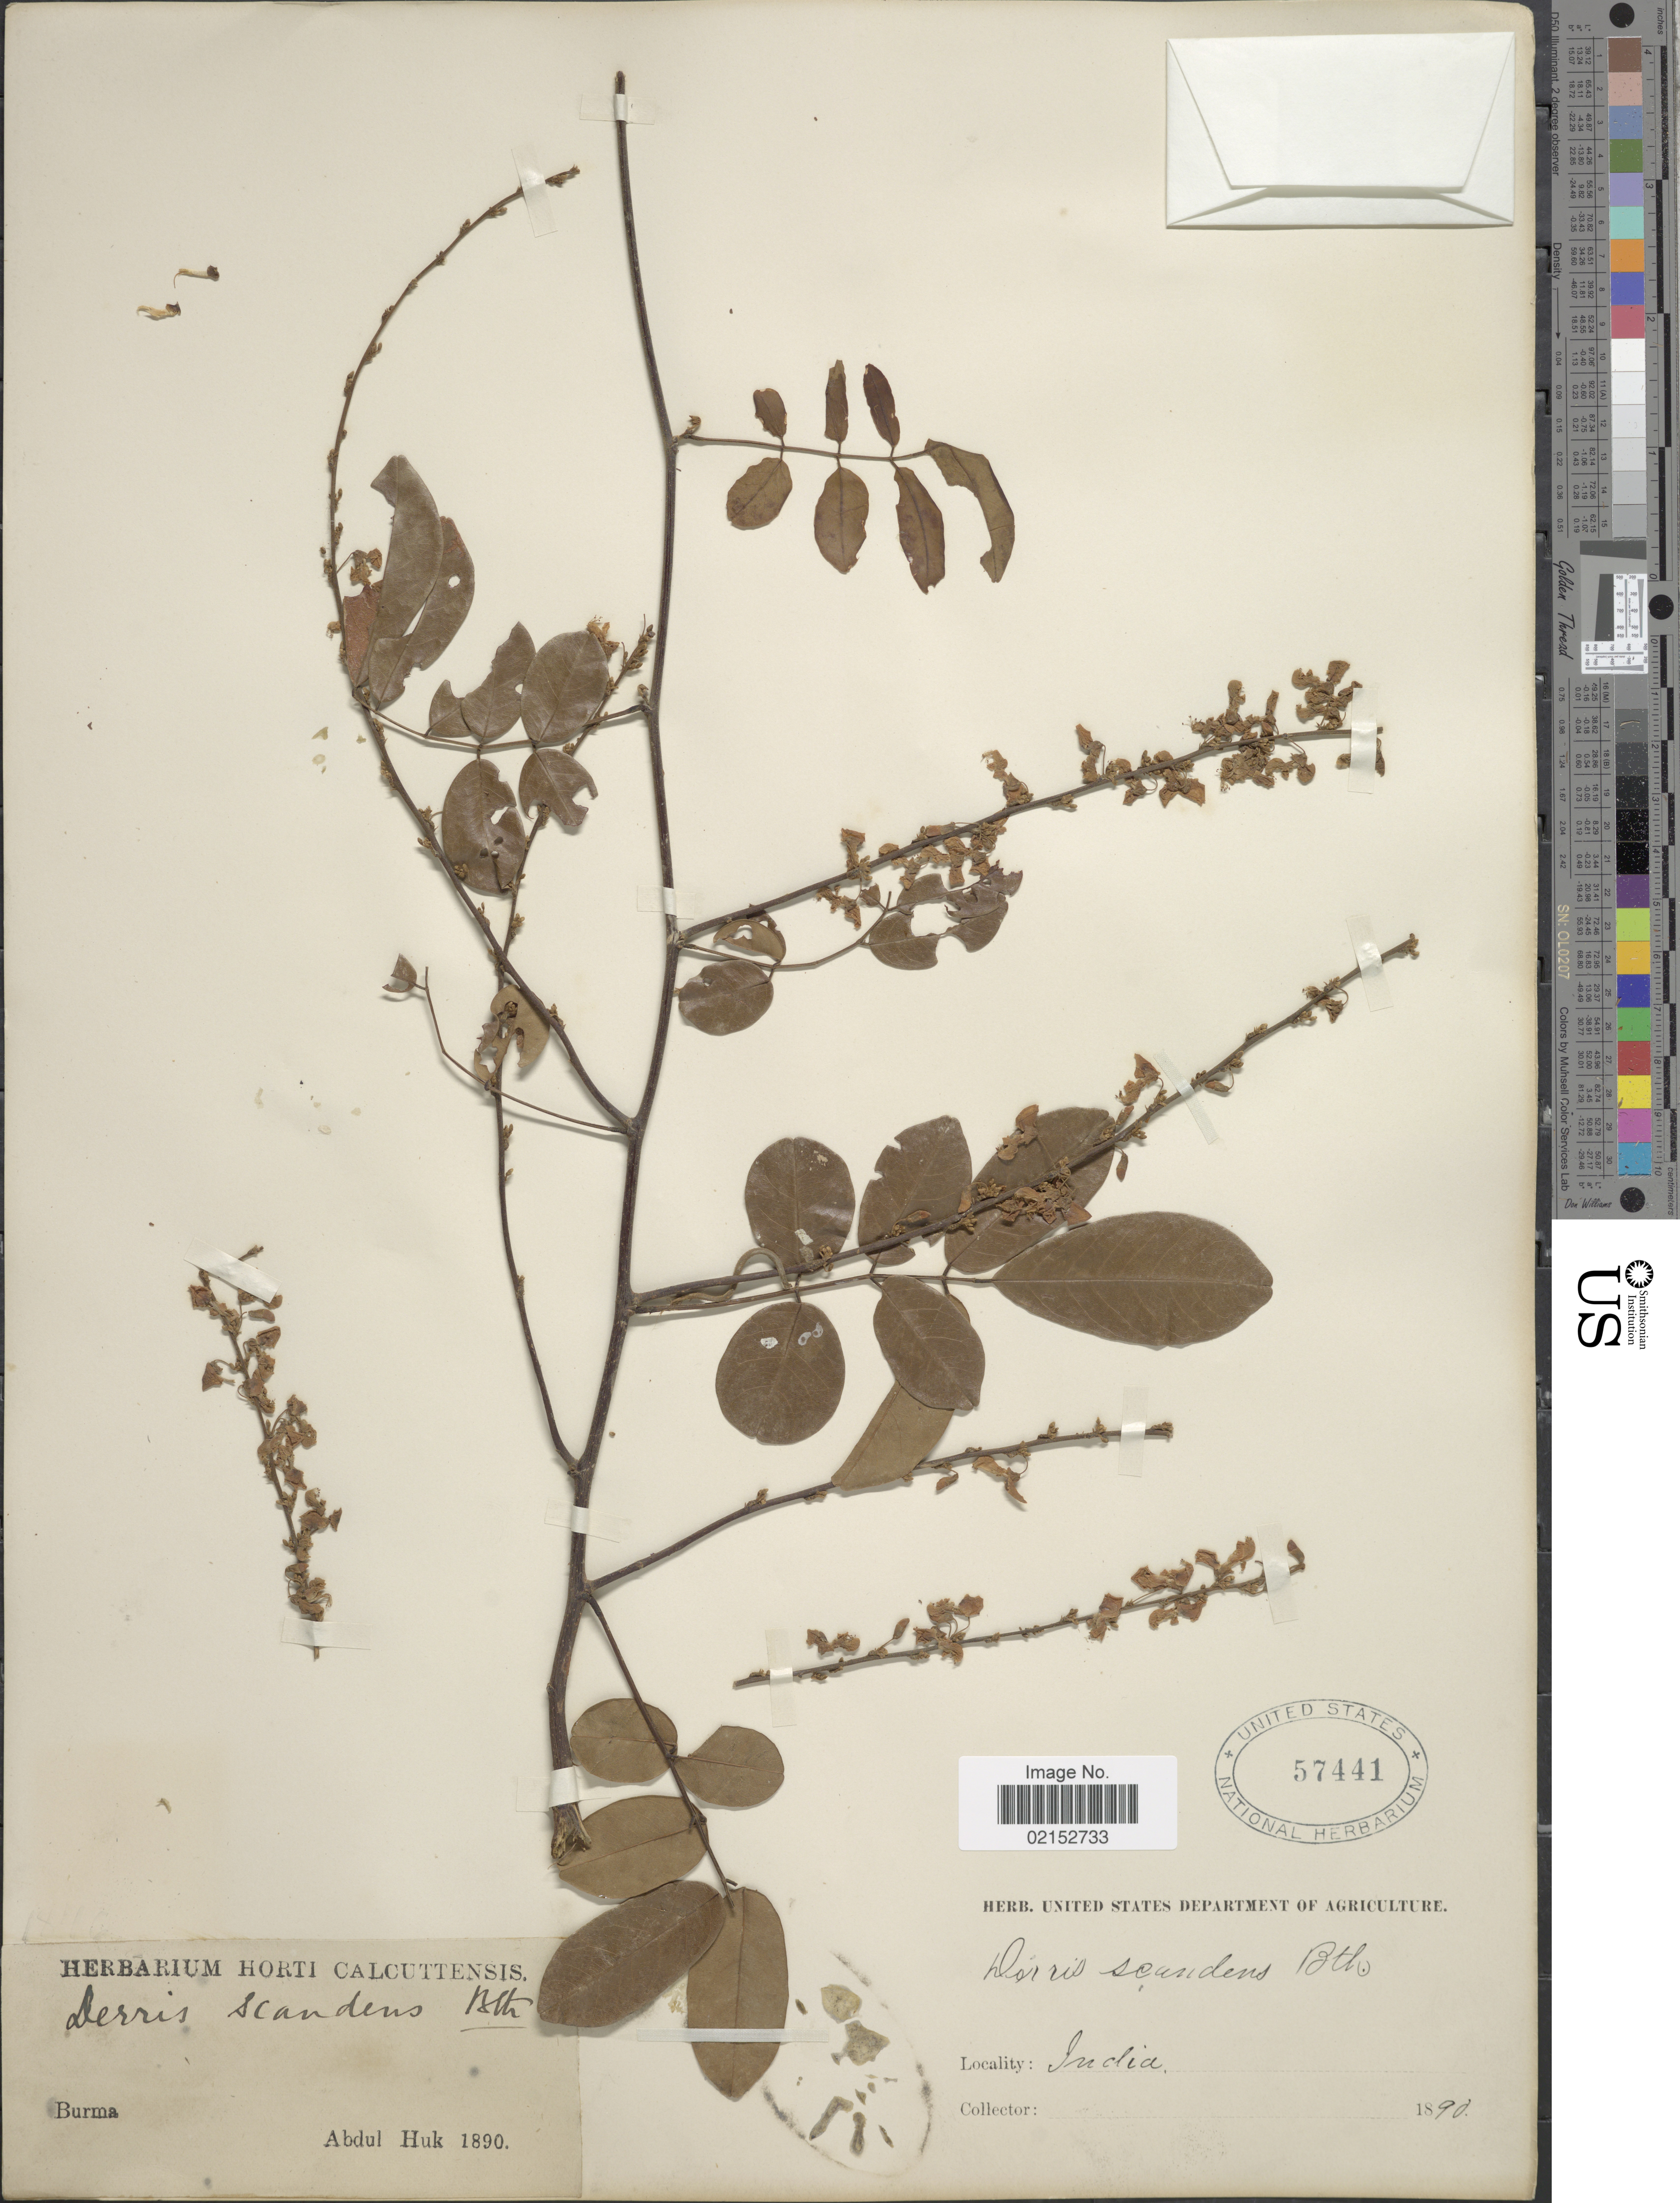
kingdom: Plantae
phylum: Tracheophyta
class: Magnoliopsida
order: Fabales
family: Fabaceae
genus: Brachypterum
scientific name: Brachypterum scandens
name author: (Roxb.) Miq.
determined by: Strong, Mark T., (BOT), Smithsonian Institution - National Museum of Natural History (UNITED STATES)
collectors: A. Huk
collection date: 1890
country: Myanmar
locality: Burma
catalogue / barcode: US 57441